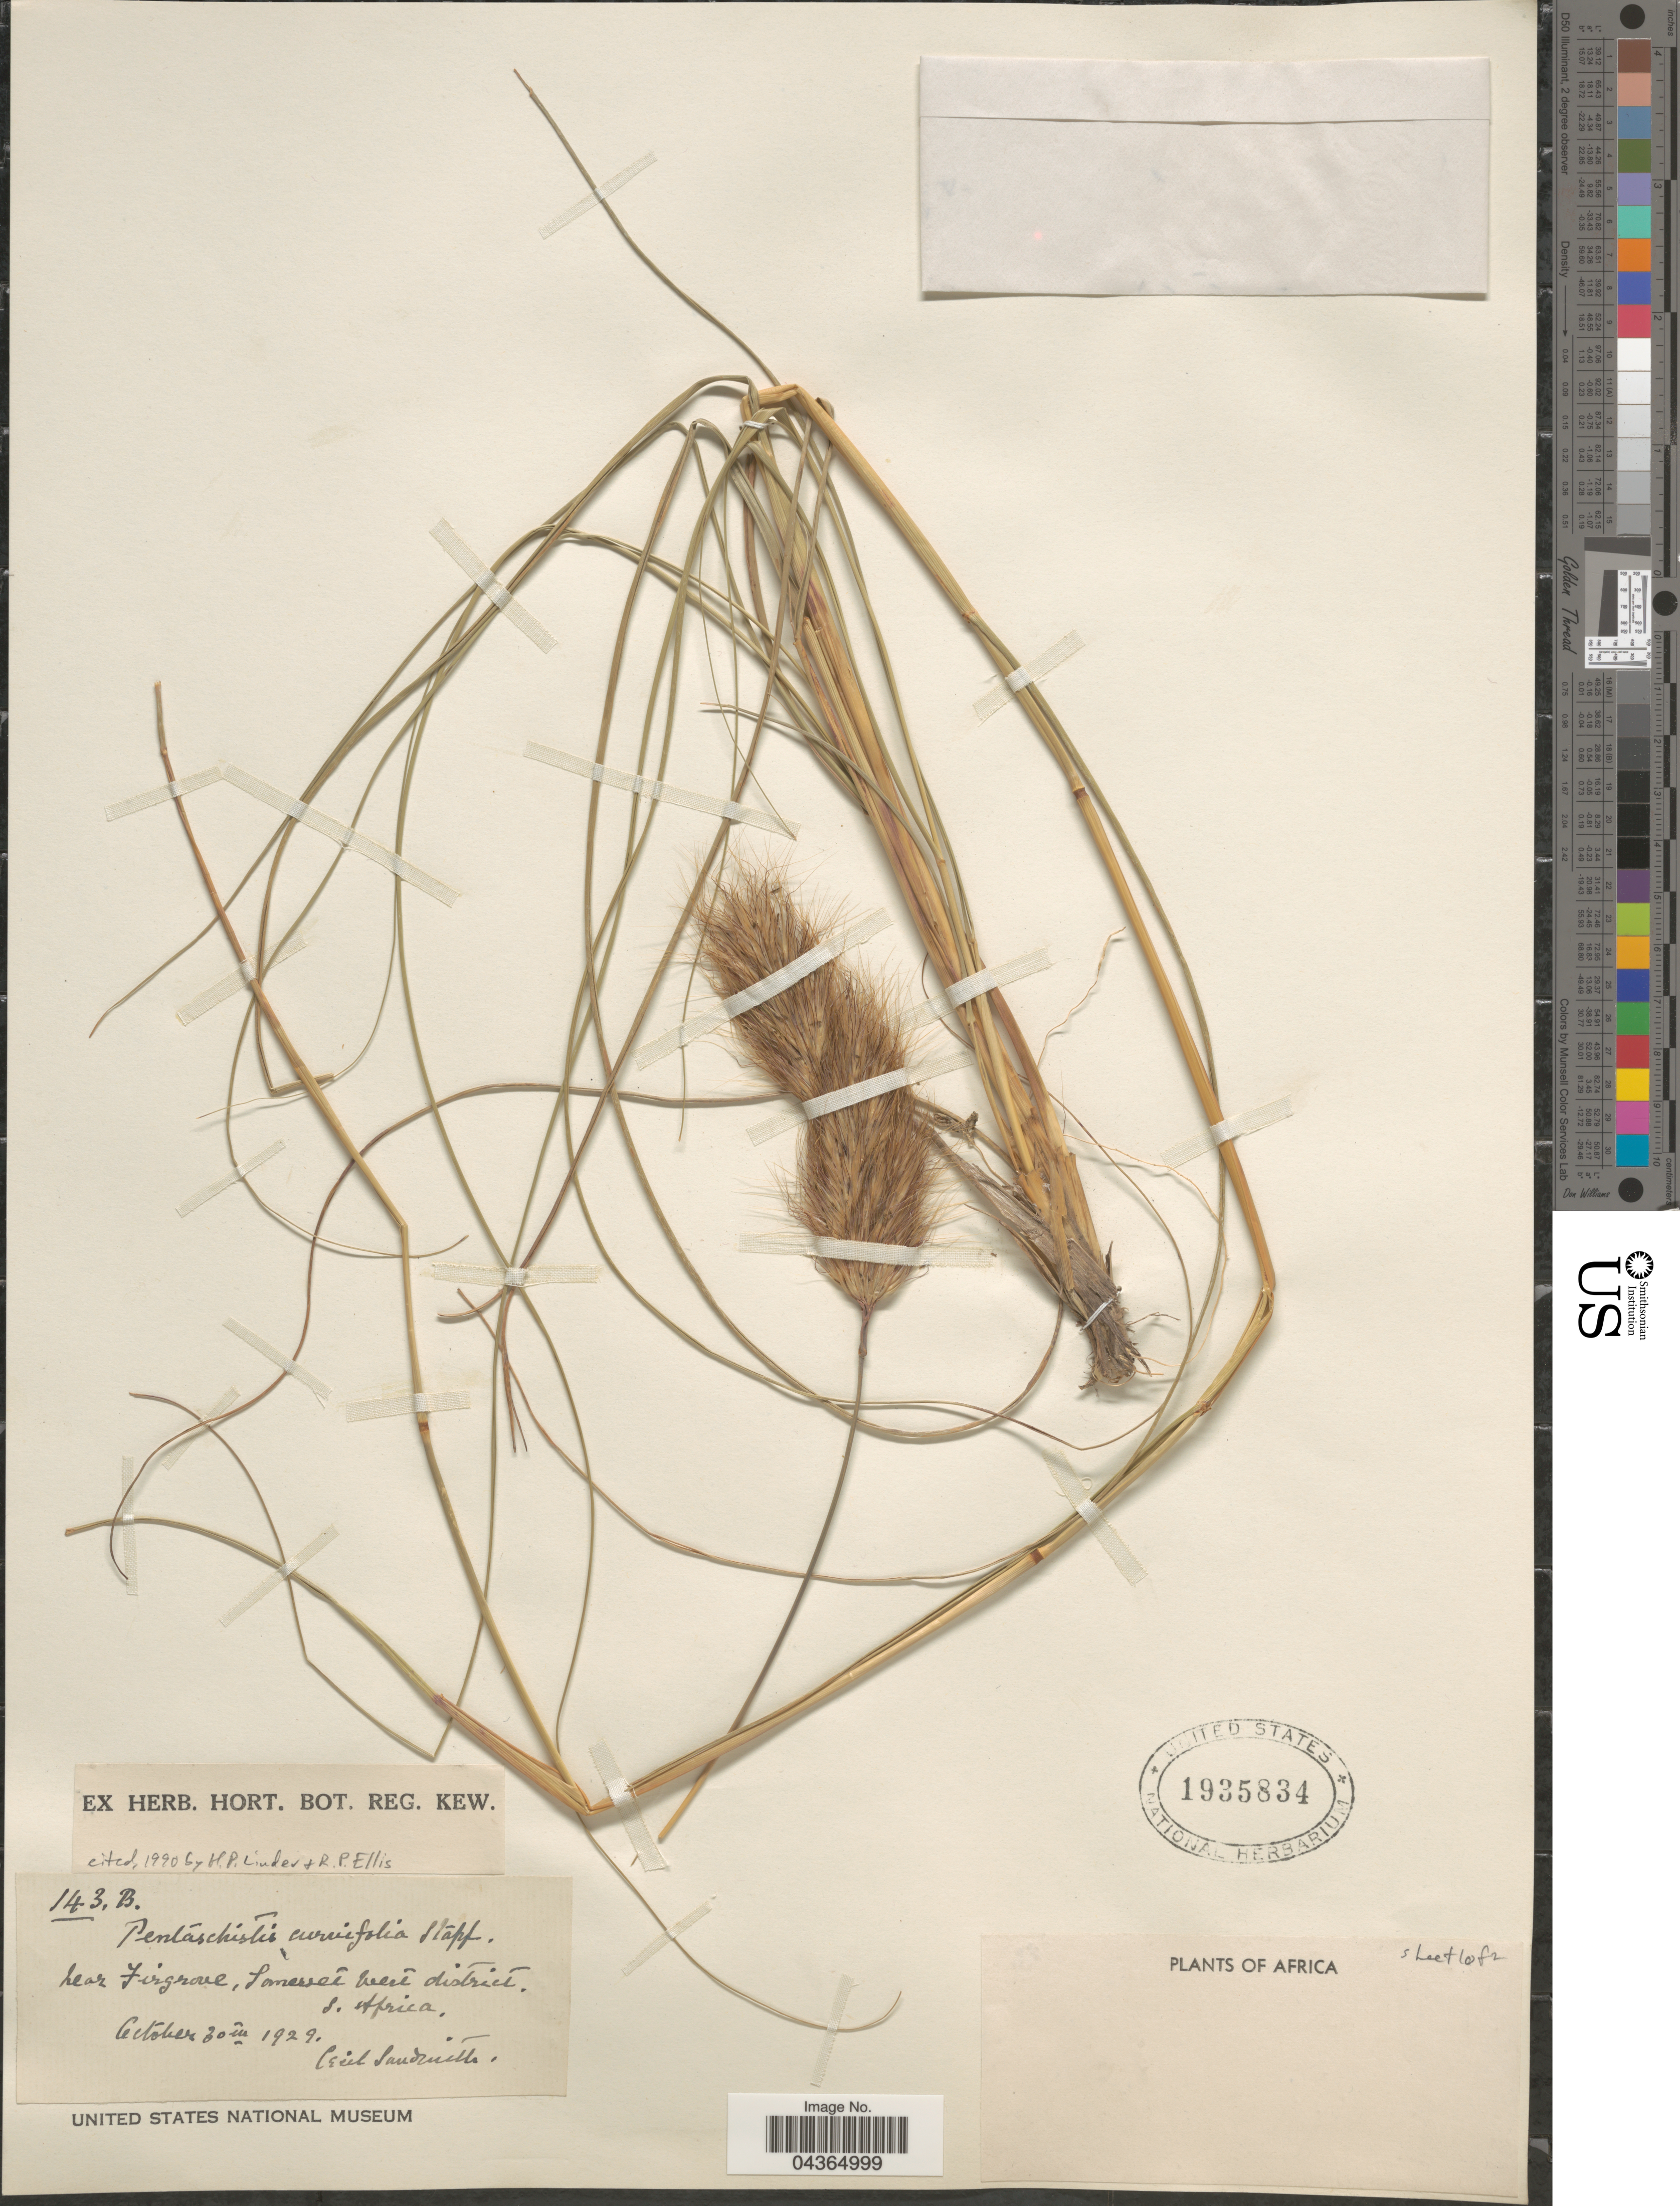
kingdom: Plantae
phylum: Tracheophyta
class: Liliopsida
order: Poales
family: Poaceae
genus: Pentameris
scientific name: Pentameris curvifolia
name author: (Schrad.) Steud.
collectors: C. I. Sandwith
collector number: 143B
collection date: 1929-10-30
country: South Africa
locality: Near Firgrove, Somerset West district.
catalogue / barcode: US 1935834